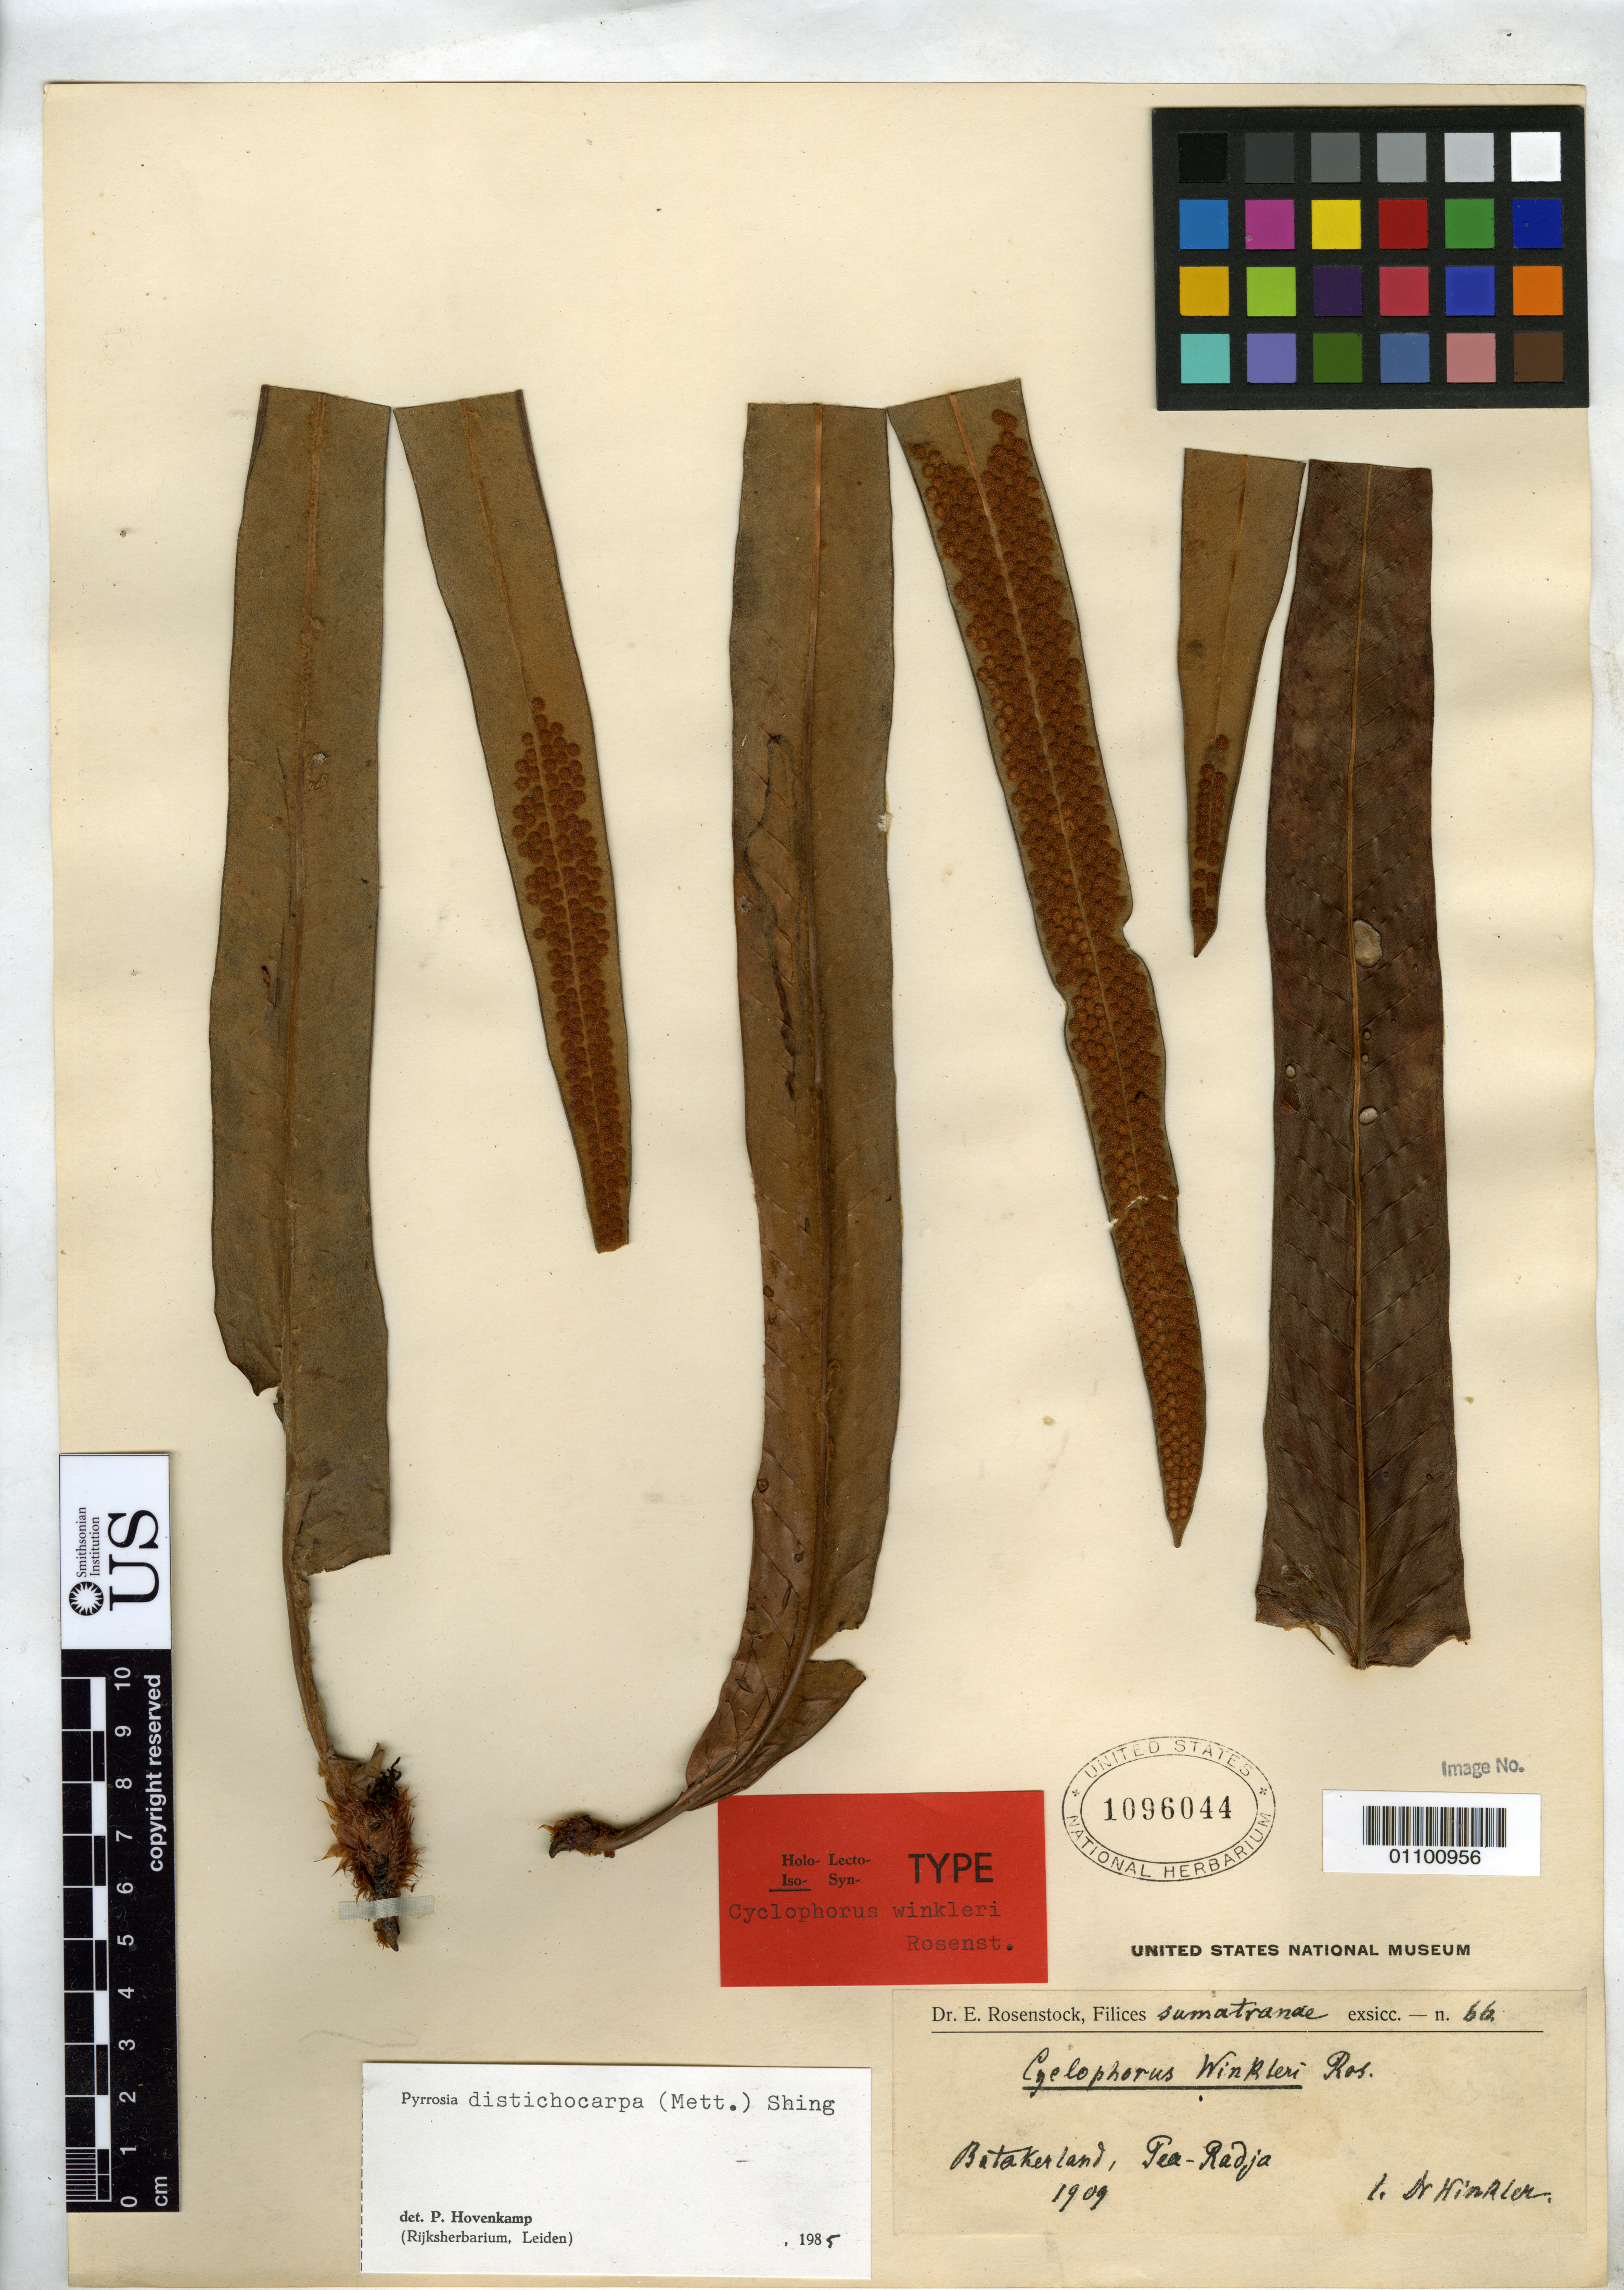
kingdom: Plantae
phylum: Tracheophyta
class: Polypodiopsida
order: Polypodiales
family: Polypodiaceae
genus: Cyclophorus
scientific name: Cyclophorus winkleri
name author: Rosenst.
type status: Isotype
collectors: K. J. M. Winkler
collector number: Ros. Fil. Sumatr. Exs. 66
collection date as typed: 1909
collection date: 1909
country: Indonesia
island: Sumatra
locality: Batak lands, Pea-radja, Taroetoeng.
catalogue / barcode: US 1096044